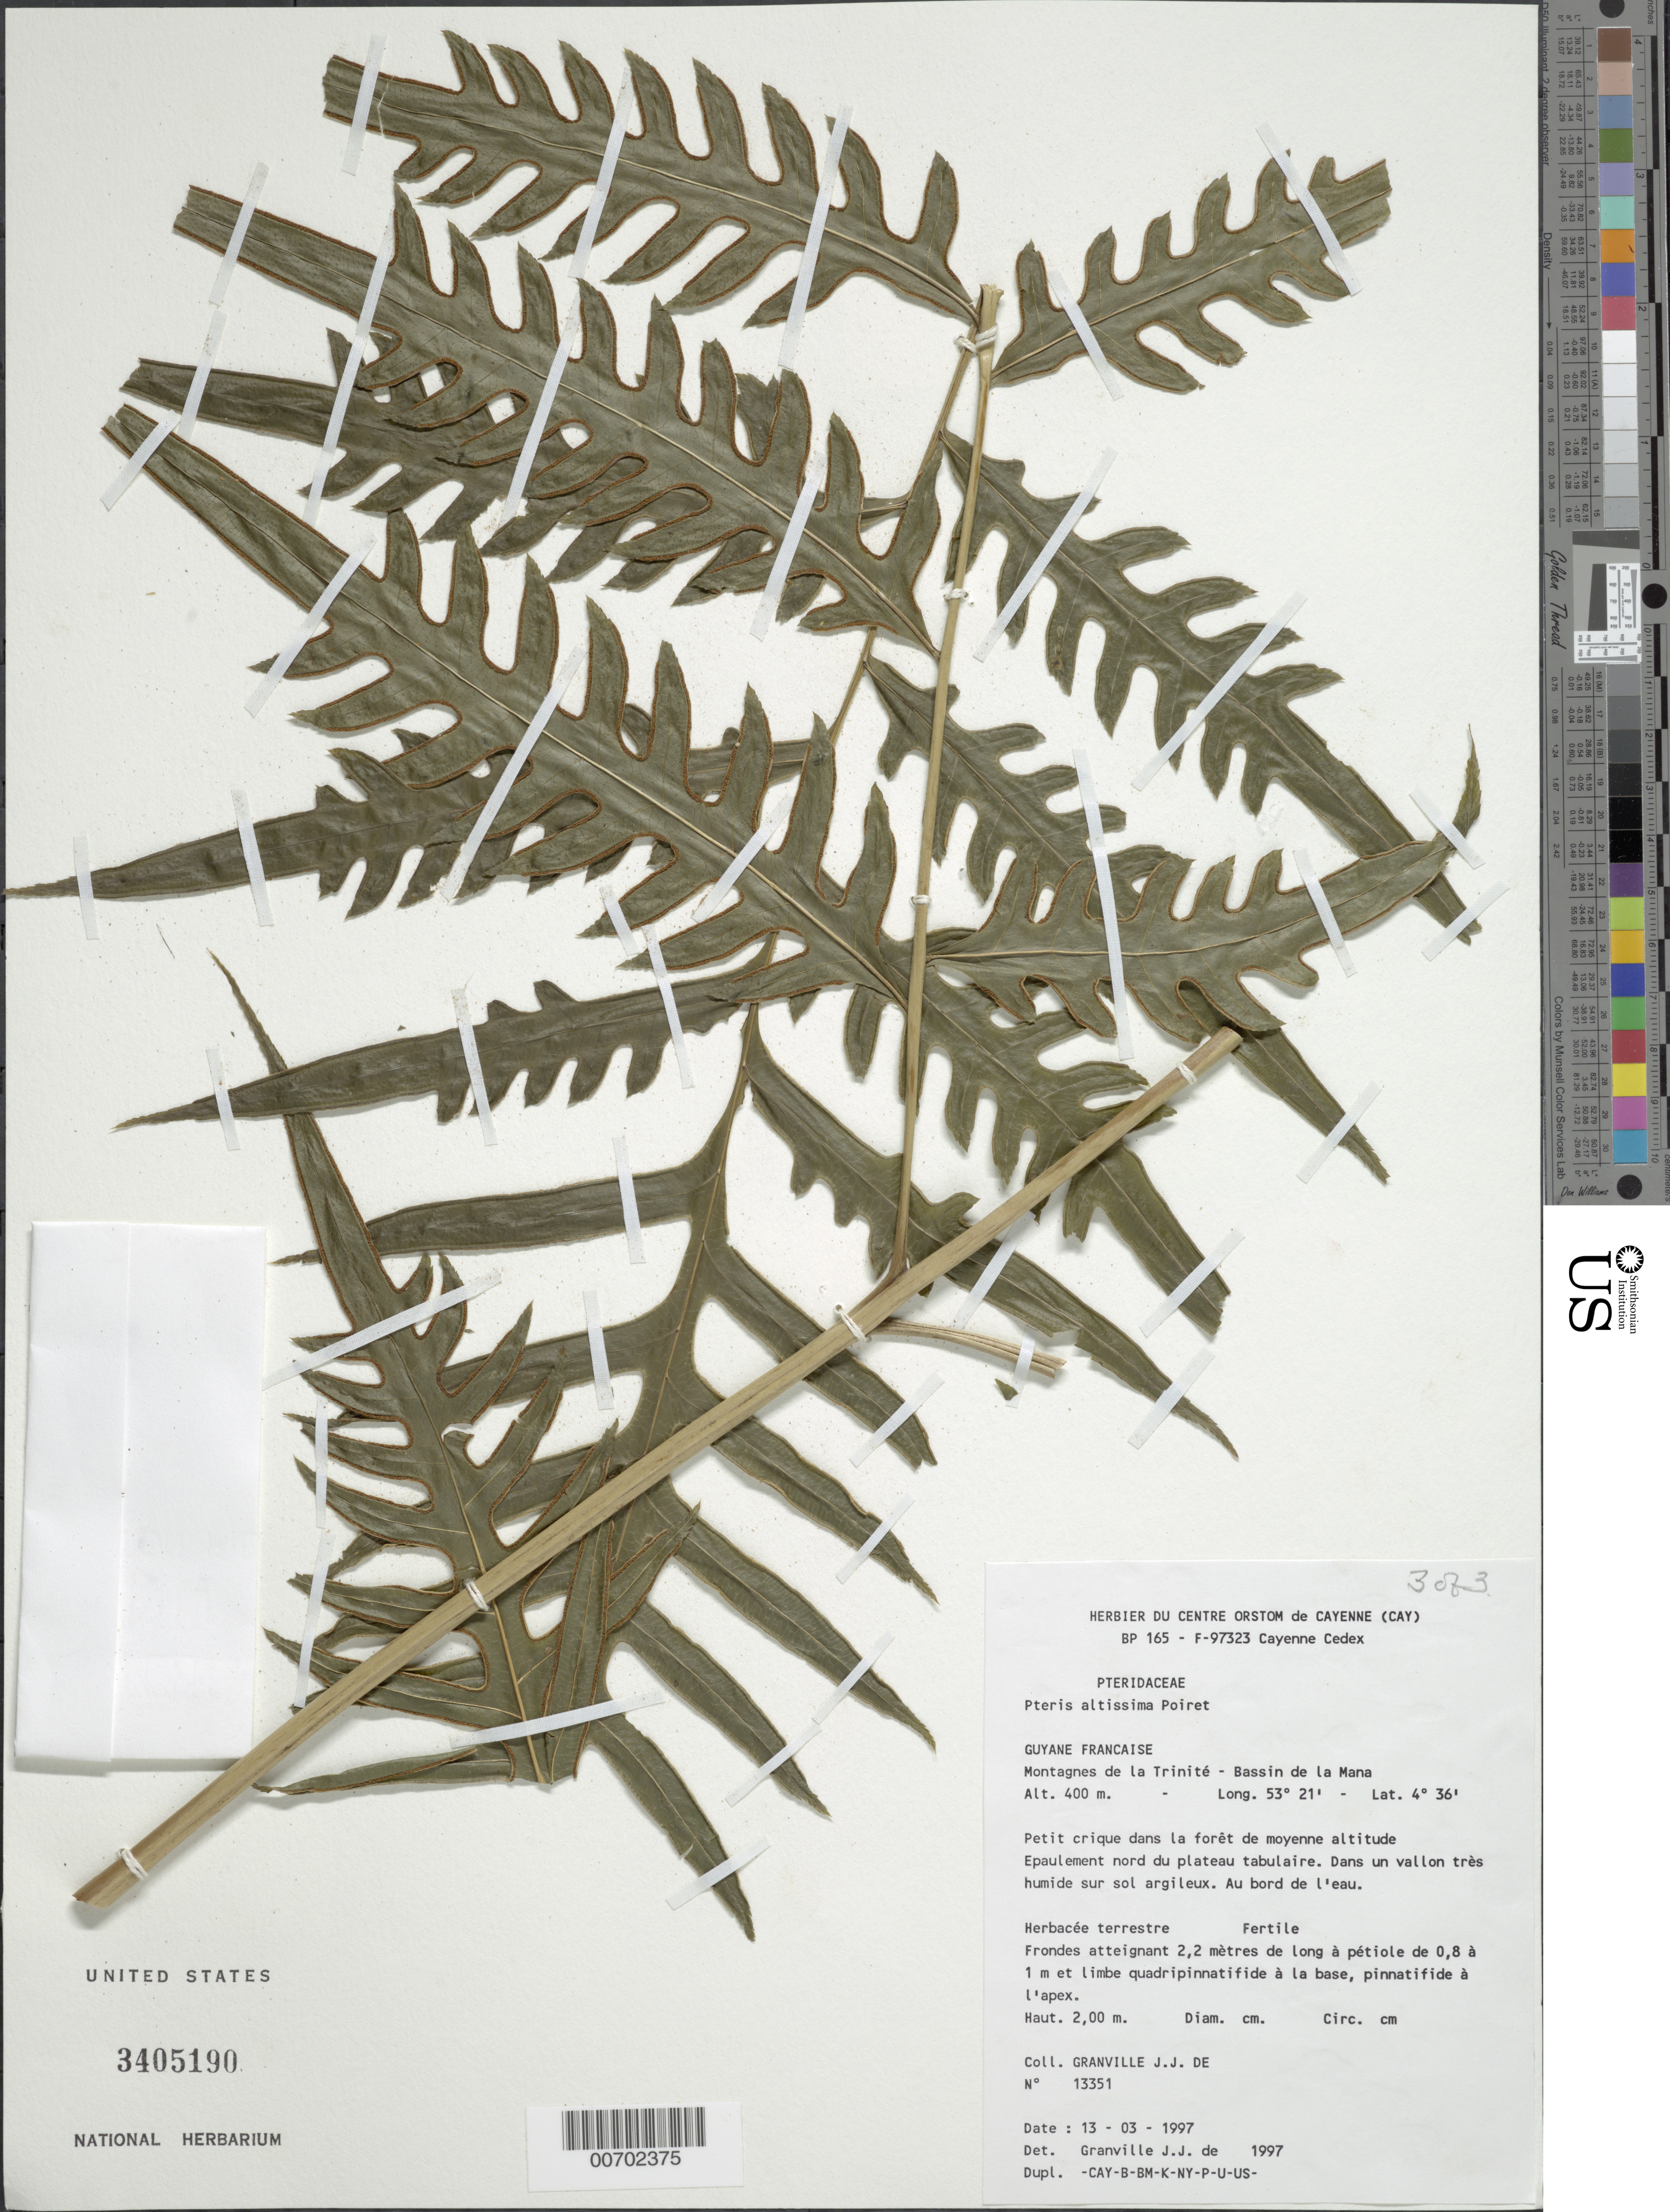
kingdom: Plantae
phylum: Tracheophyta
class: Polypodiopsida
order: Polypodiales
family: Pteridaceae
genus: Pteris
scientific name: Pteris altissima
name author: Poir.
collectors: J.-J. de Granville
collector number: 13351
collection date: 1997-03-13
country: French Guiana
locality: Montagnes de la Trinite - Bassin de la Mana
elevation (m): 400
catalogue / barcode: US 3405190